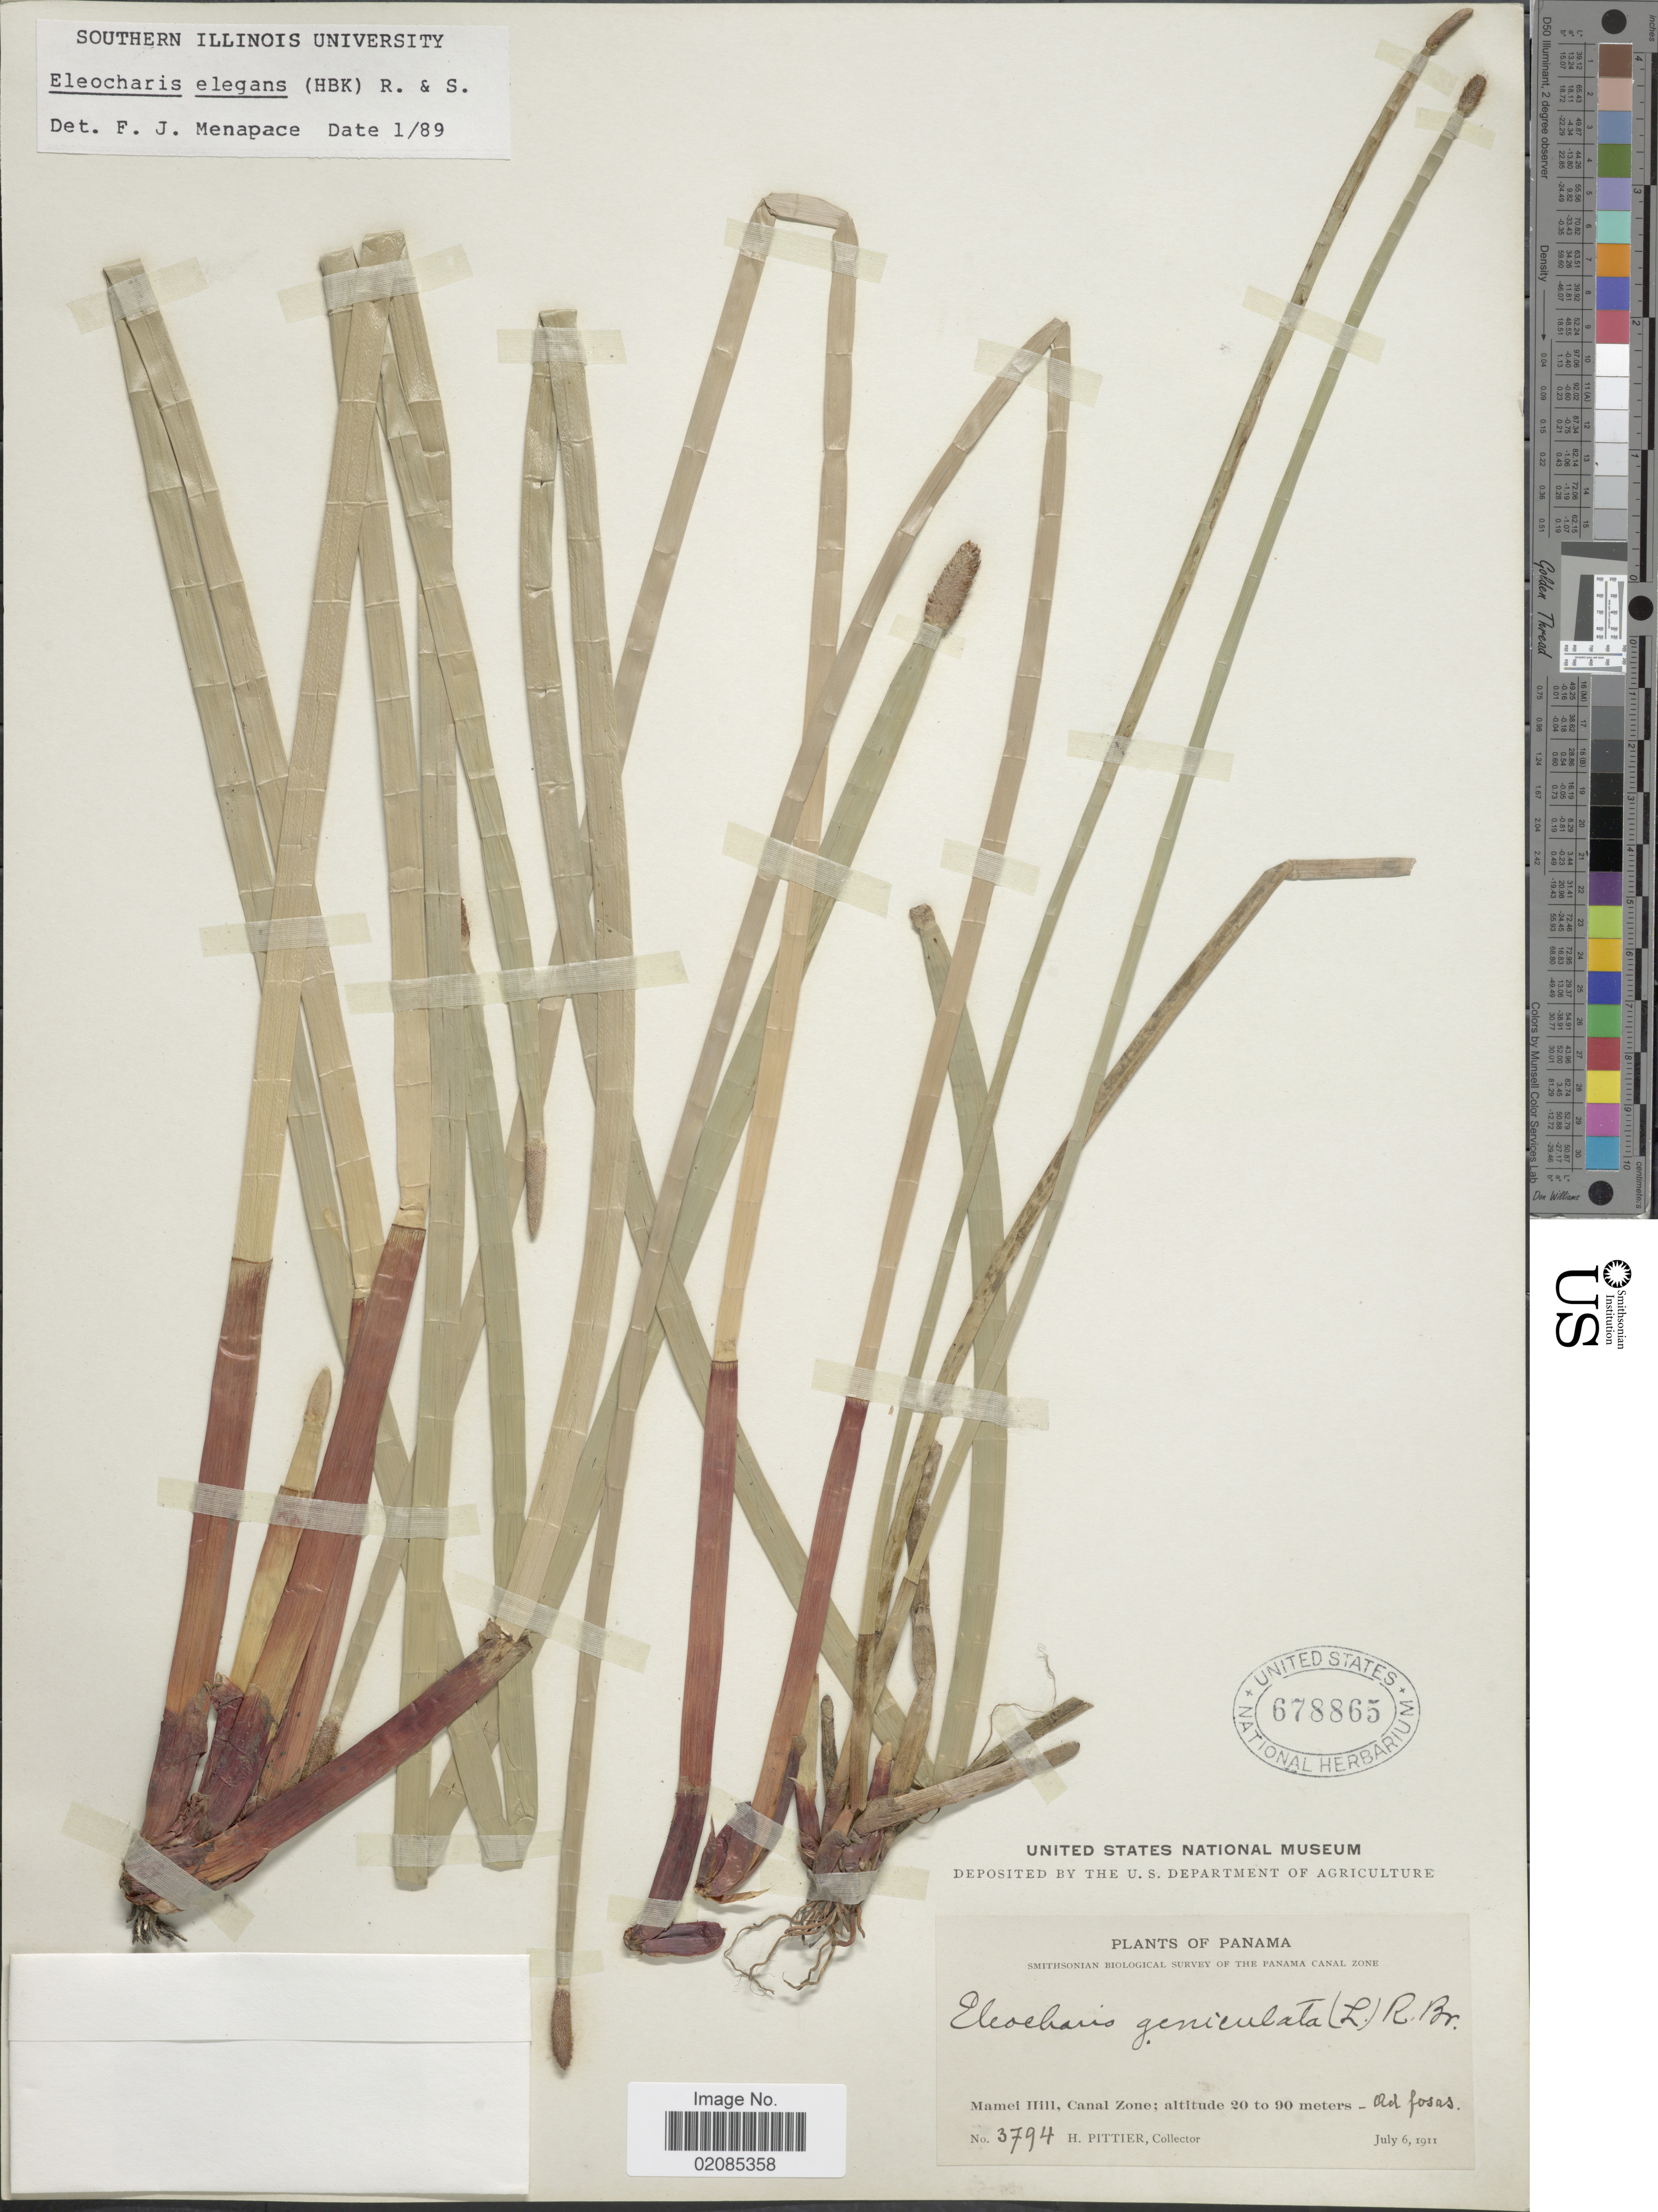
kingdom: Plantae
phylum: Tracheophyta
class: Liliopsida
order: Poales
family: Cyperaceae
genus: Eleocharis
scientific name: Eleocharis elegans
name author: (Kunth) Roem. & Schult.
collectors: H. F. Pittier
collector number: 3794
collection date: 1911-07-06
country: Panama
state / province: Colón / Panamá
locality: Old fosas, Mamei Hill, Canal Zone.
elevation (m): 20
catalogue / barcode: US 678865